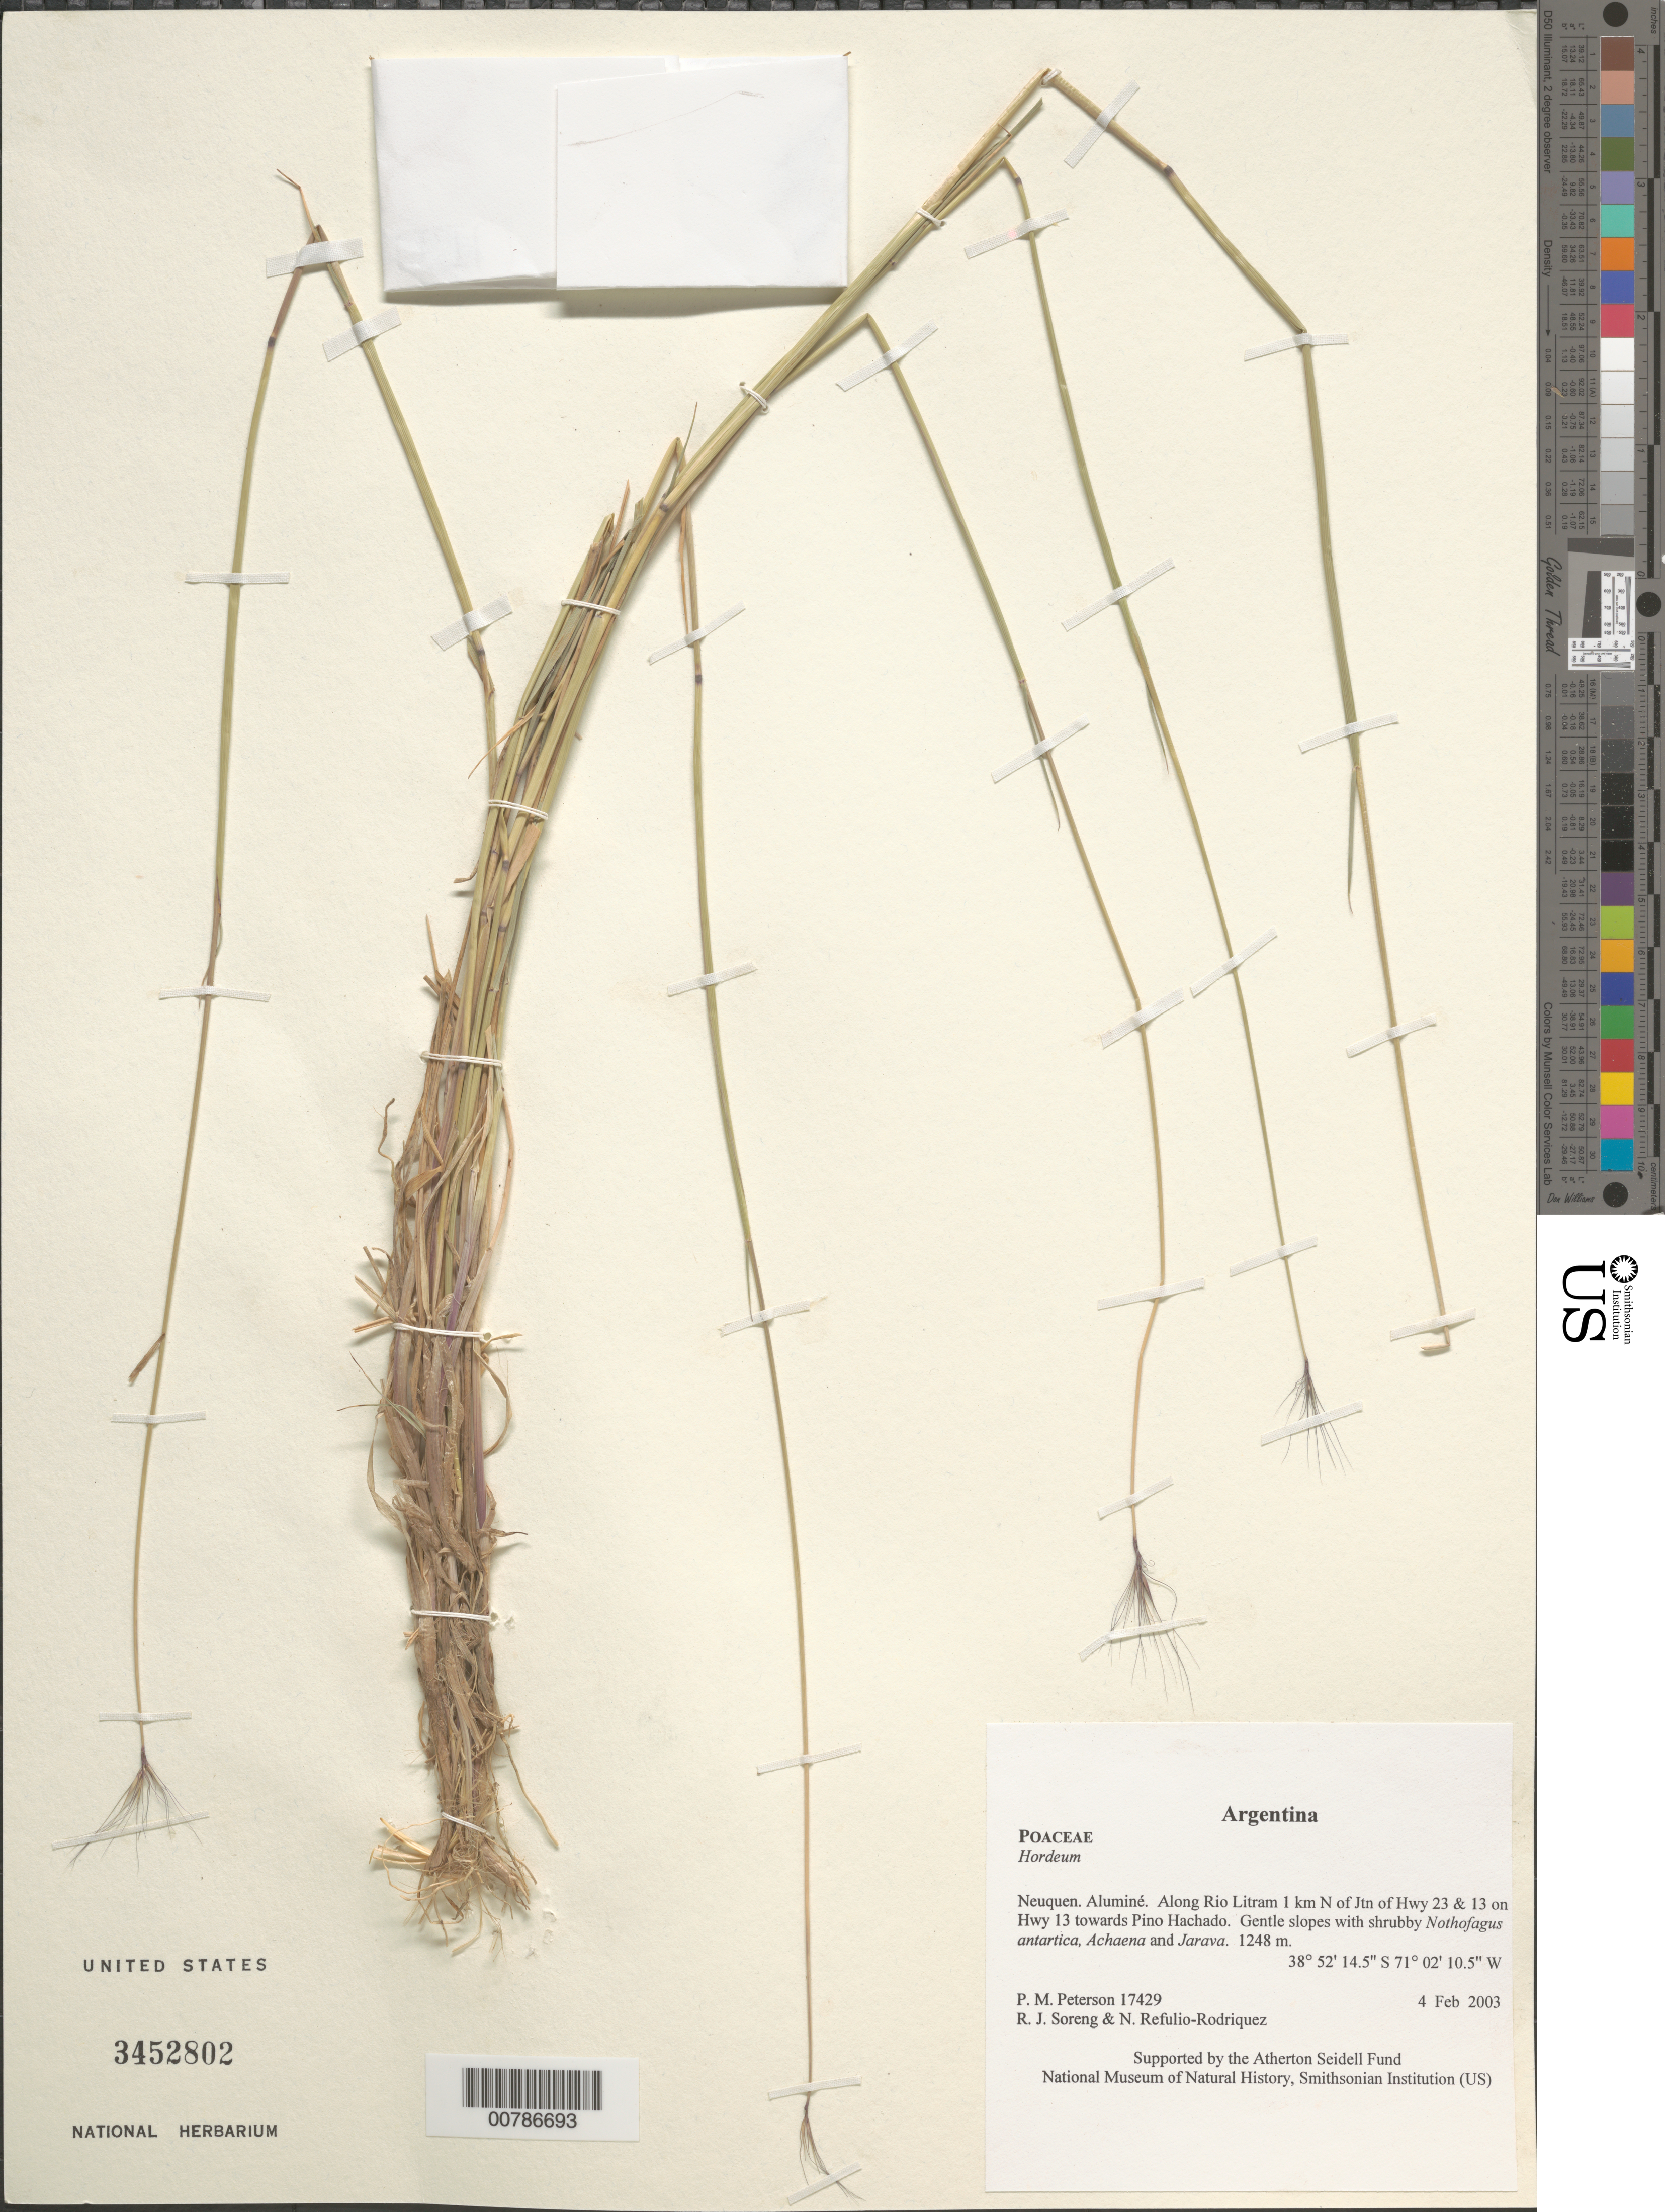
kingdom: Plantae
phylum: Tracheophyta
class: Liliopsida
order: Poales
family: Poaceae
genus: Hordeum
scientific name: Hordeum sp.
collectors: P. M. Peterson, R. J. Soreng & N. Refulio-Rodríguez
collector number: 17429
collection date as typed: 04 Feb 2003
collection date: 2003-02-04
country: Argentina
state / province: Neuquen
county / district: Aluminé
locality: Along Rio Litram 1 km N of Jtn of Hwy 23 & 13 on Hwy 13 towards Pino Hachado. Gentle slopes with shrubby Nothofagus antartica, Achaena and Jarava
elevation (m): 1248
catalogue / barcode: US 3452802